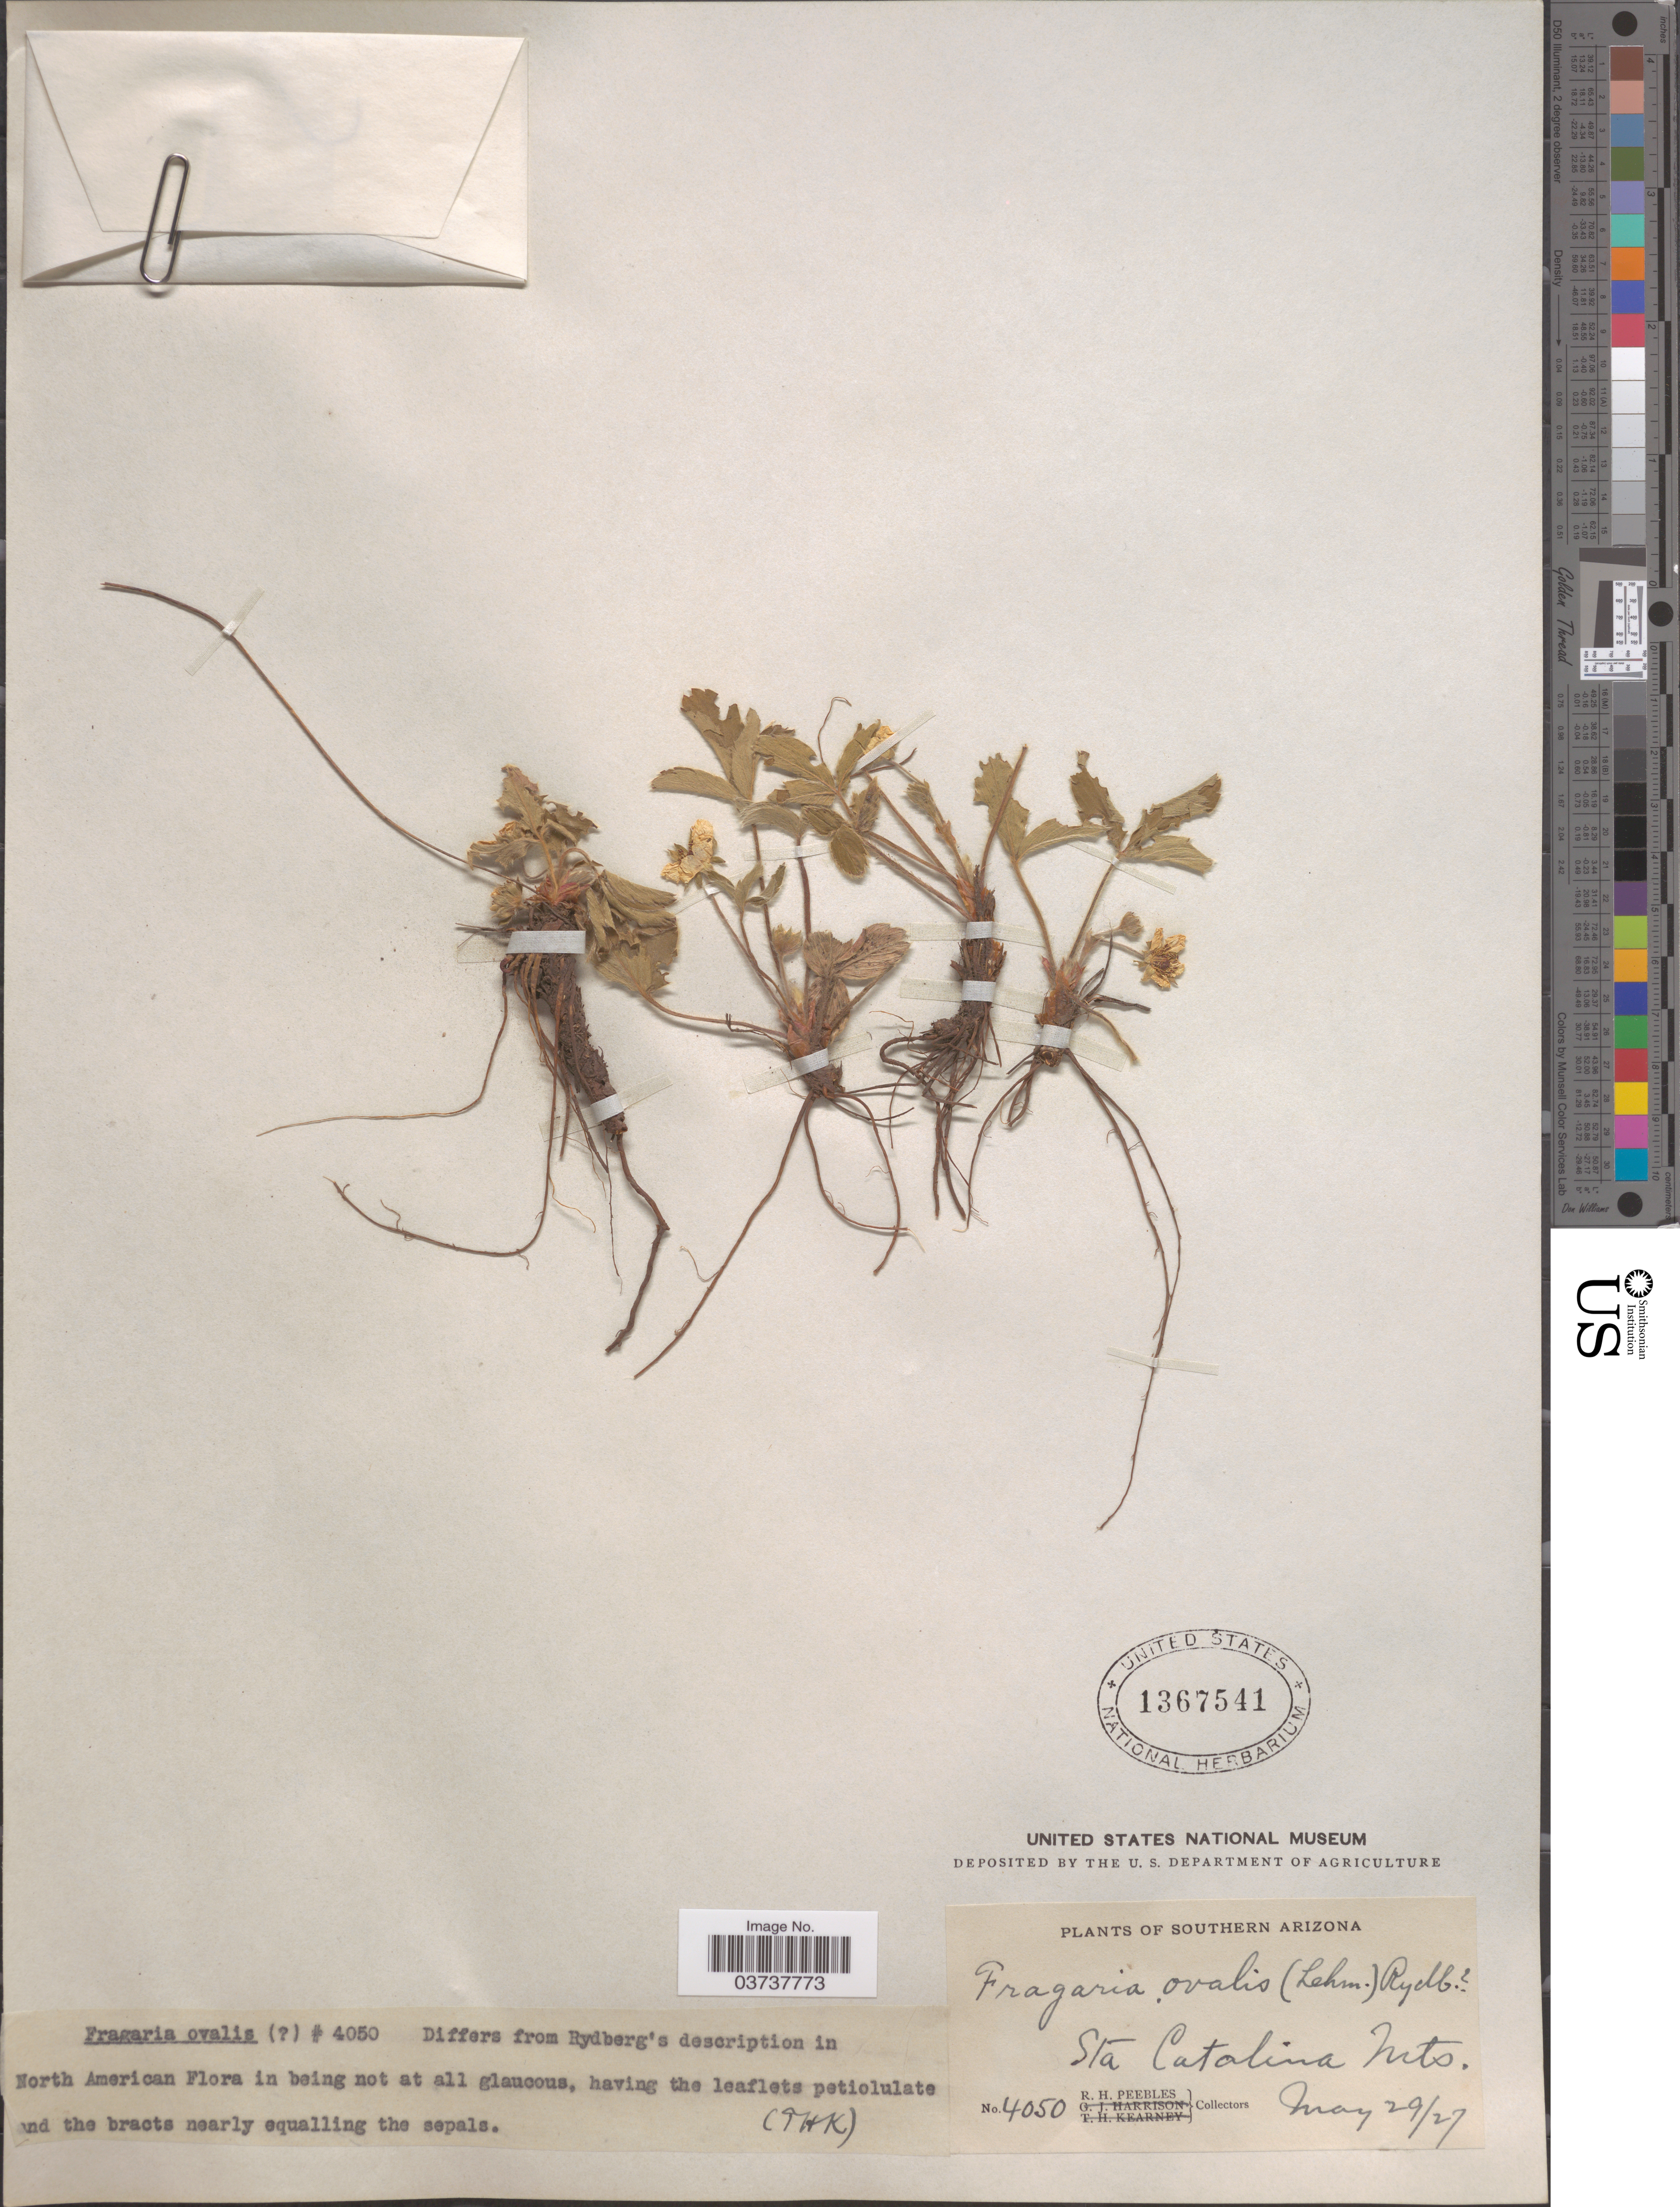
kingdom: Plantae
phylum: Tracheophyta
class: Magnoliopsida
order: Rosales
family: Rosaceae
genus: Fragaria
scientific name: Fragaria virginiana subsp. glauca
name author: (S. Watson) Staudt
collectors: R. H. Peebles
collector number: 4050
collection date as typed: Transcribed d/m/y: 29/5/27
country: United States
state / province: Arizona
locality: Southern Arizona. Sta Catalina Mts.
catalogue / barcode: US 1367541